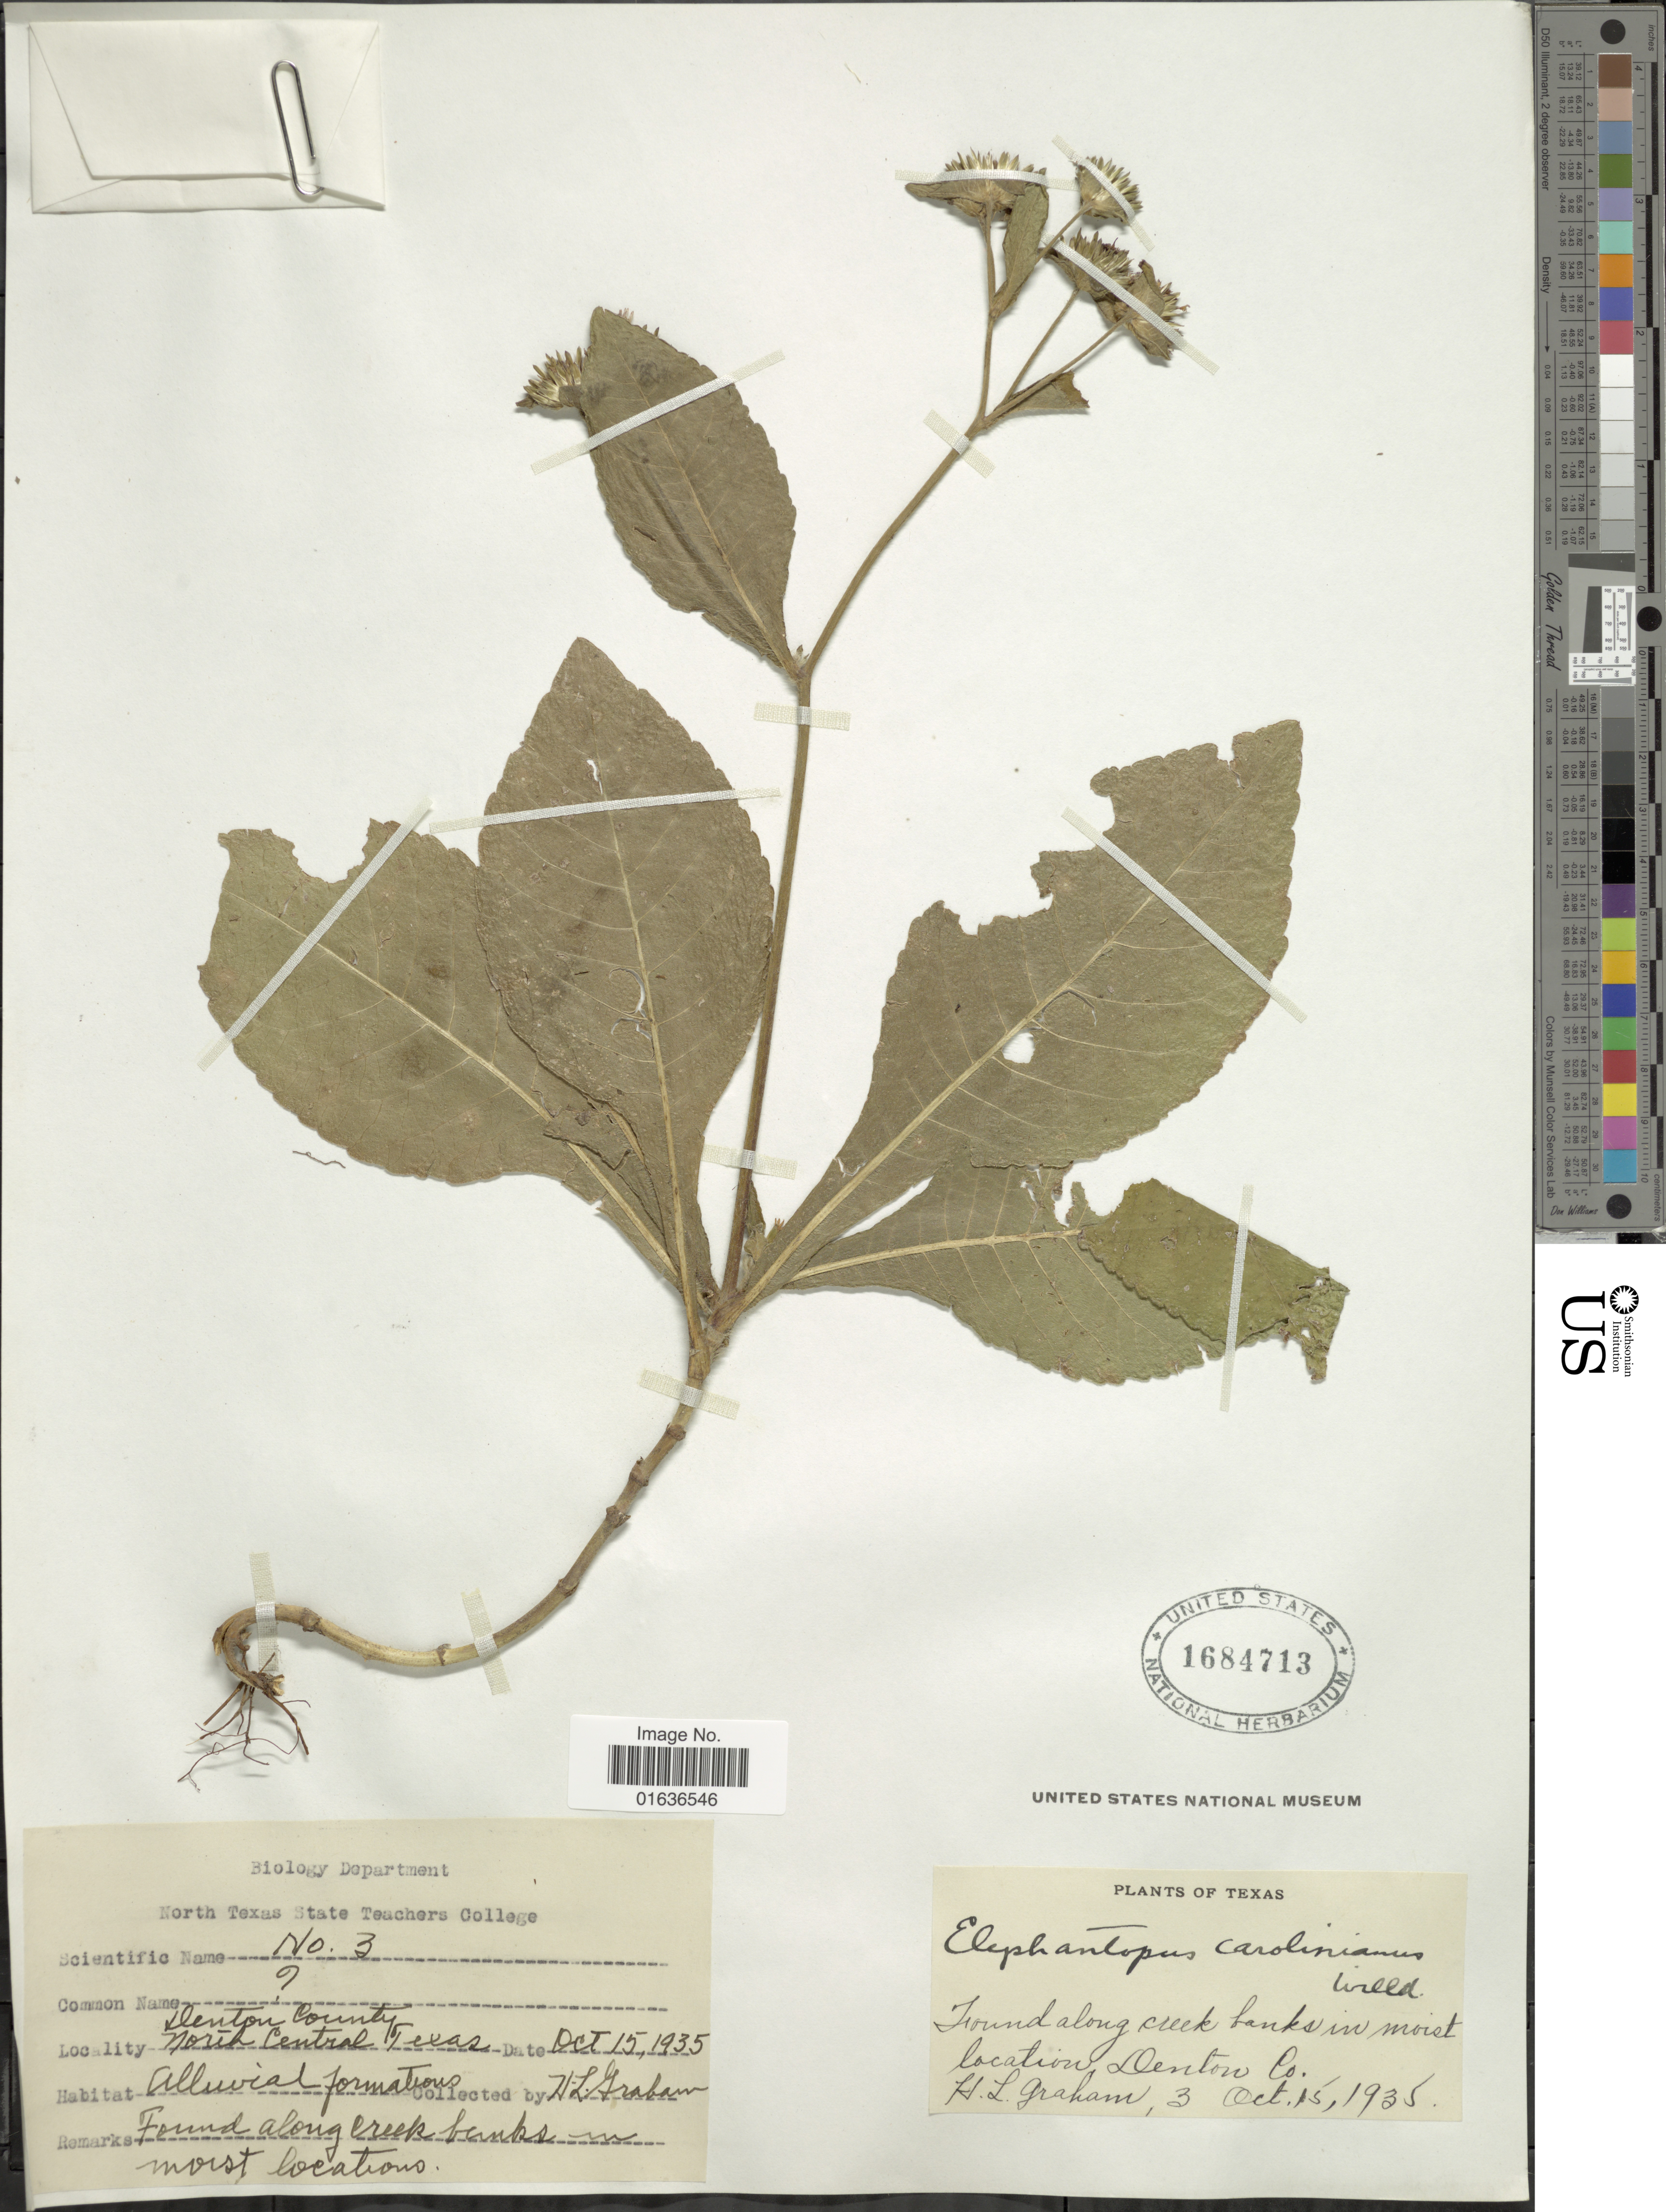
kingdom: Plantae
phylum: Tracheophyta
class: Magnoliopsida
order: Asterales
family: Asteraceae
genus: Elephantopus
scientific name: Elephantopus carolinianus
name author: Raeusch.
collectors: H. L. Graham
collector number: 3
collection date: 1935-10-15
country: United States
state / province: Texas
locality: Found along creek banks in moist locaotion, Denton Co.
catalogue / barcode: US 1684713